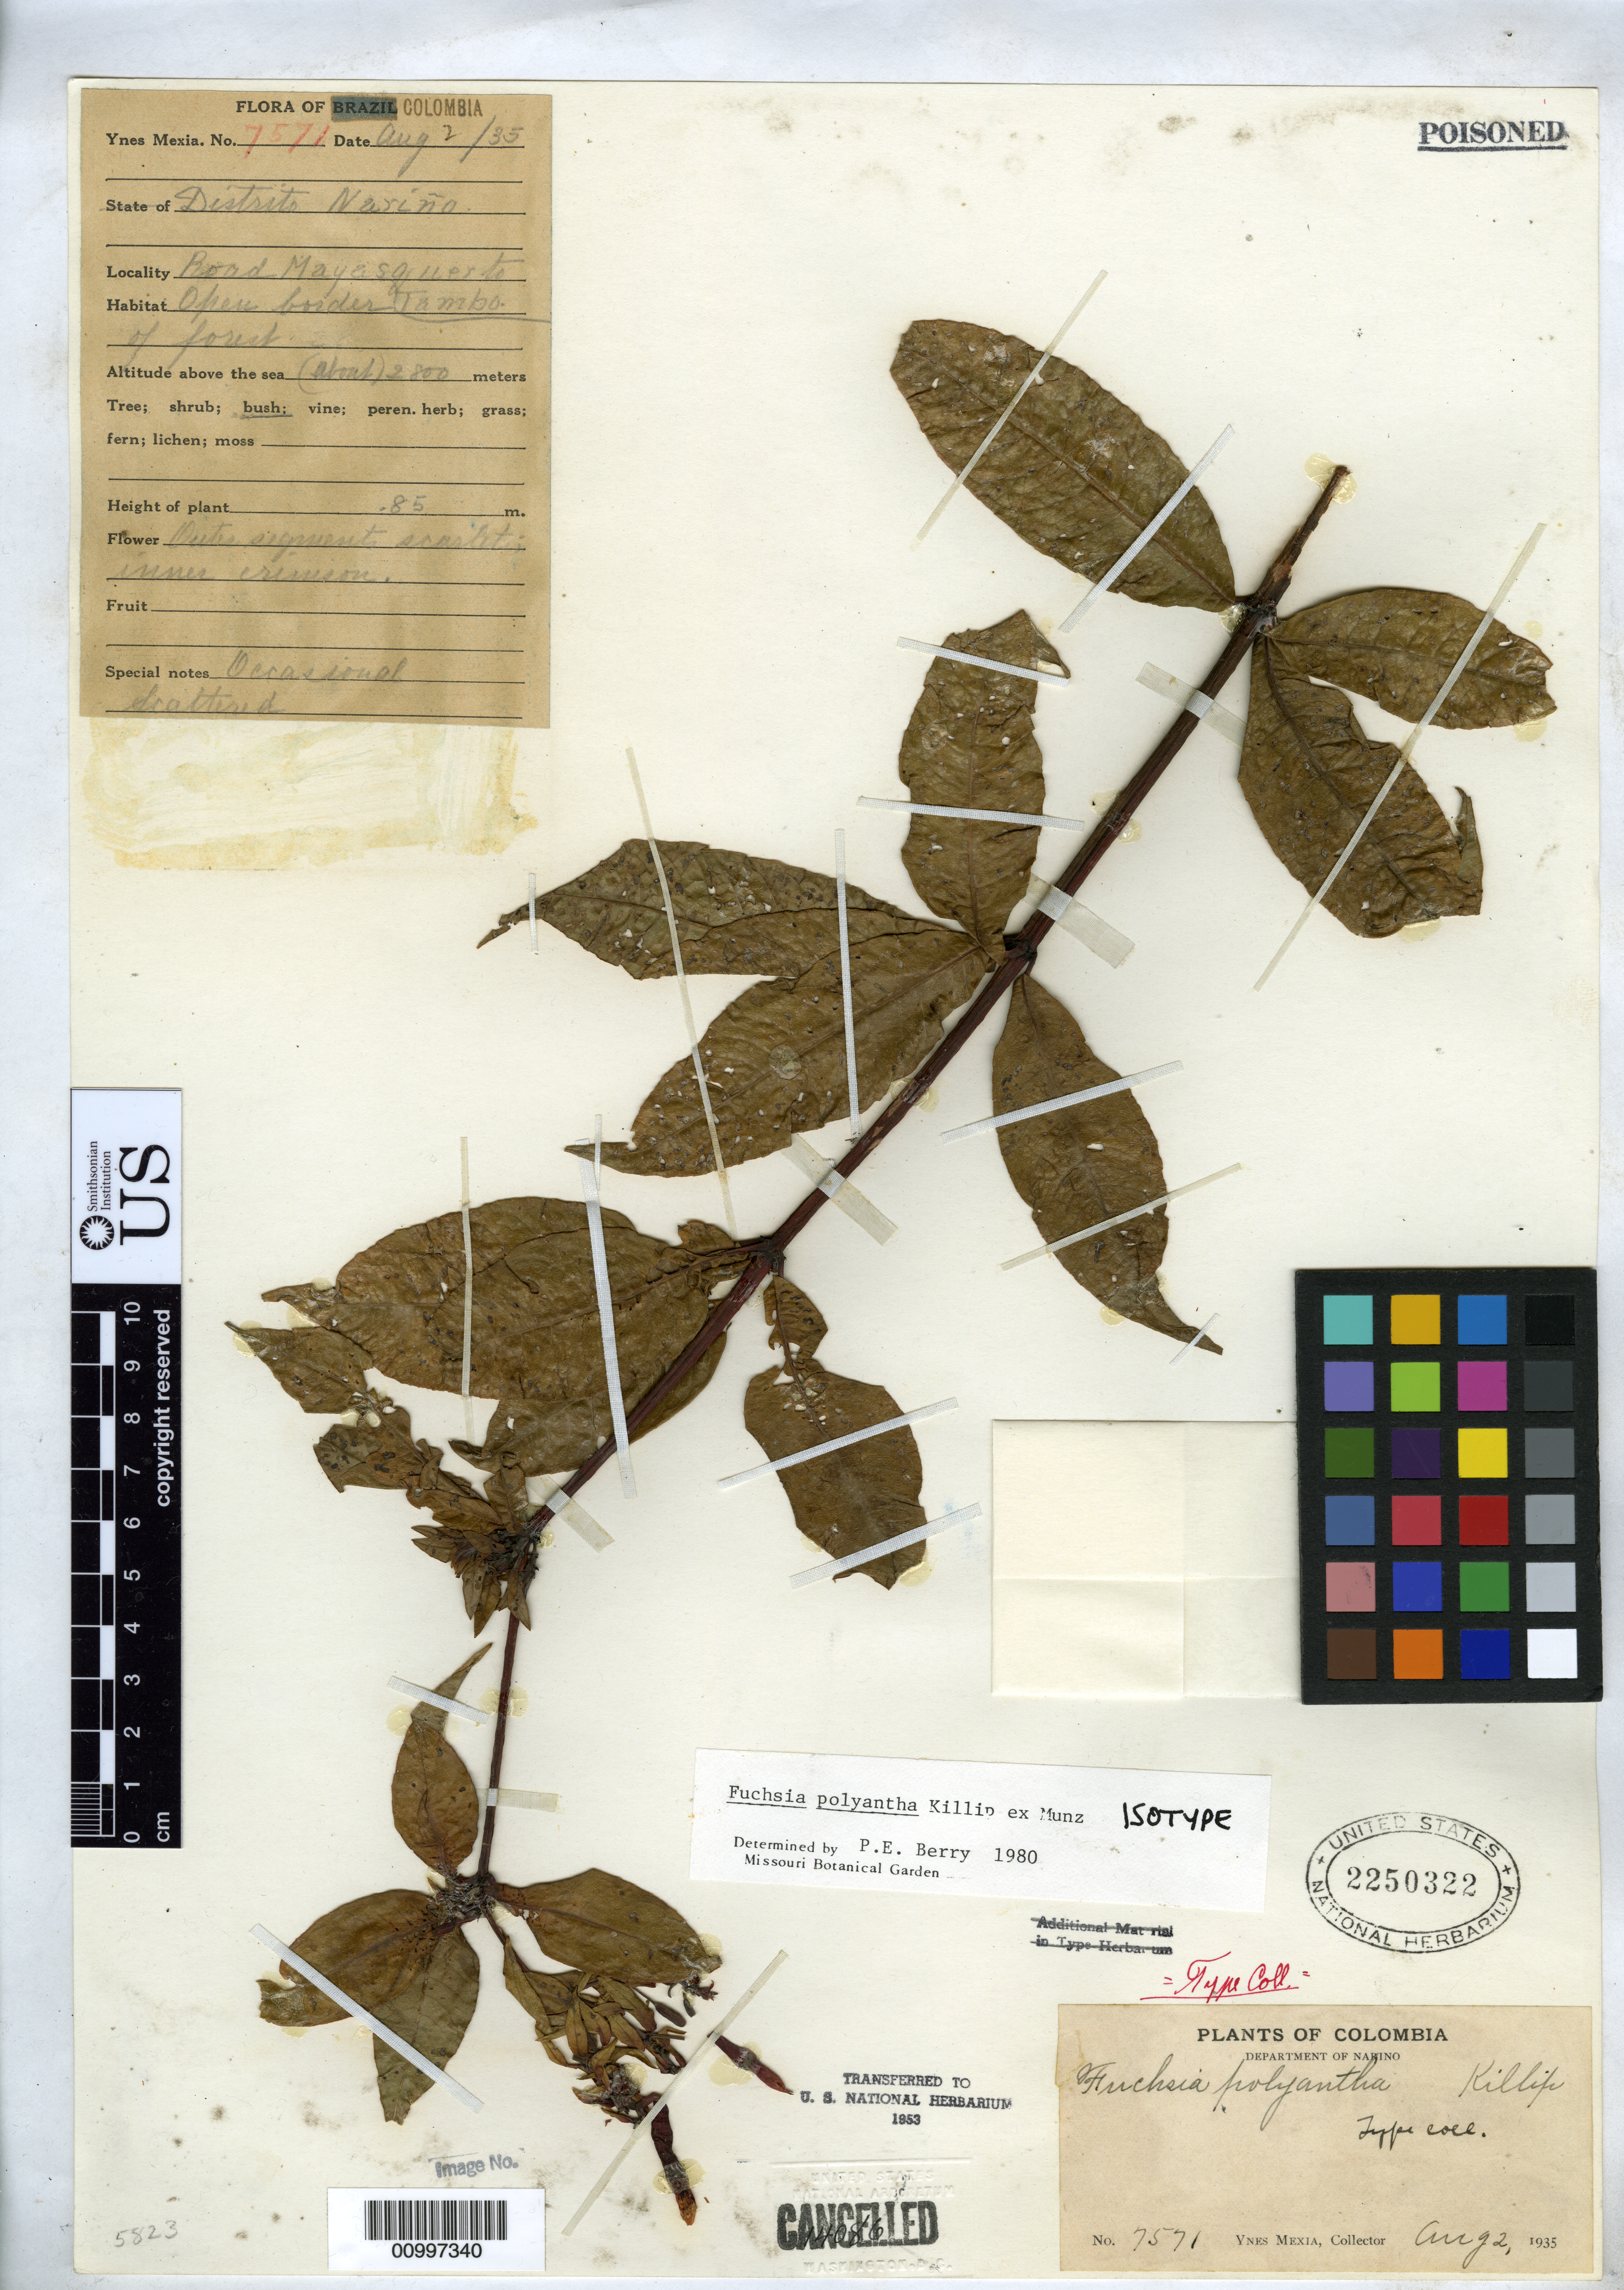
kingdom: Plantae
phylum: Tracheophyta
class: Magnoliopsida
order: Myrtales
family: Onagraceae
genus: Fuchsia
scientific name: Fuchsia polyantha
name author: Killip ex Munz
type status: Isotype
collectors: Y. Mexia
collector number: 7571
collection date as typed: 02 Aug 1935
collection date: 1935-08-02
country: Colombia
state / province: Nariño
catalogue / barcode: US 2250322